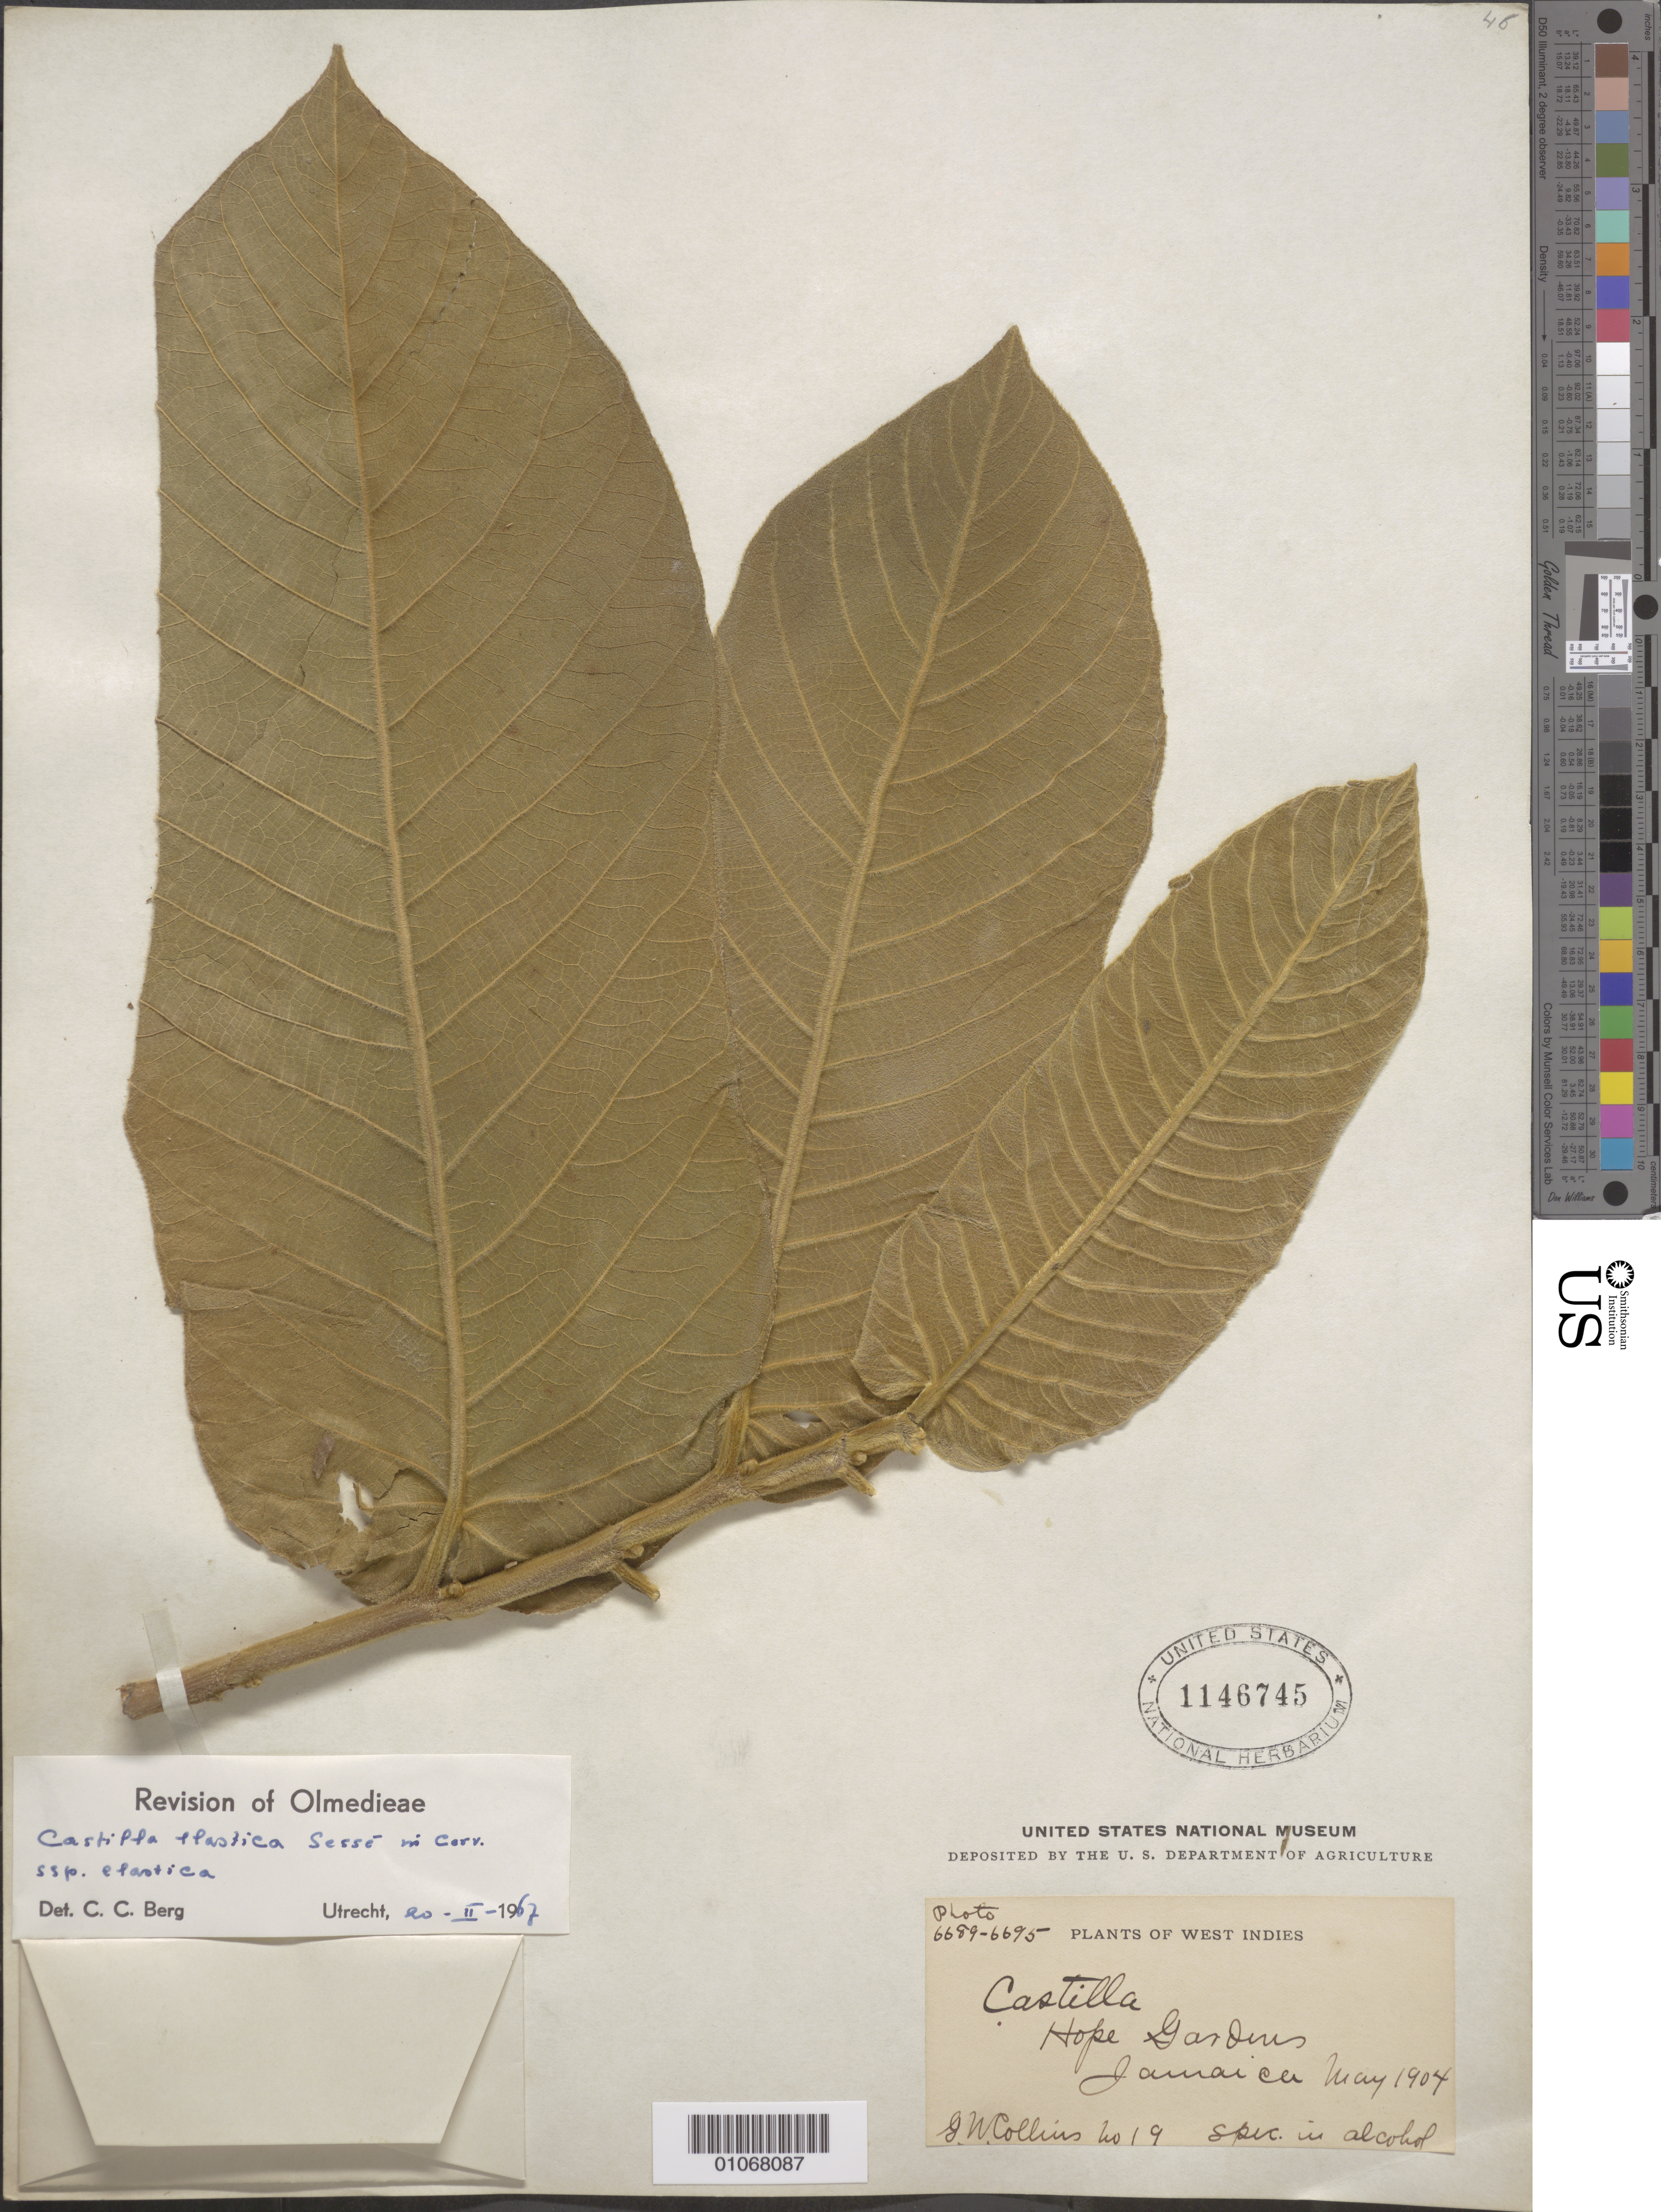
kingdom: Plantae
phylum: Tracheophyta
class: Magnoliopsida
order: Rosales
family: Moraceae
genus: Castilla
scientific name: Castilla elastica subsp. elastica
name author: Sessé ex Cerv.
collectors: G. Collins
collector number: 19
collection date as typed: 01 May 1904 to 31 May 1904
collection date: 1904-05-01/1904-05-31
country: Jamaica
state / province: Saint Mary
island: Jamaica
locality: Hope Gardens.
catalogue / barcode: US 1146745